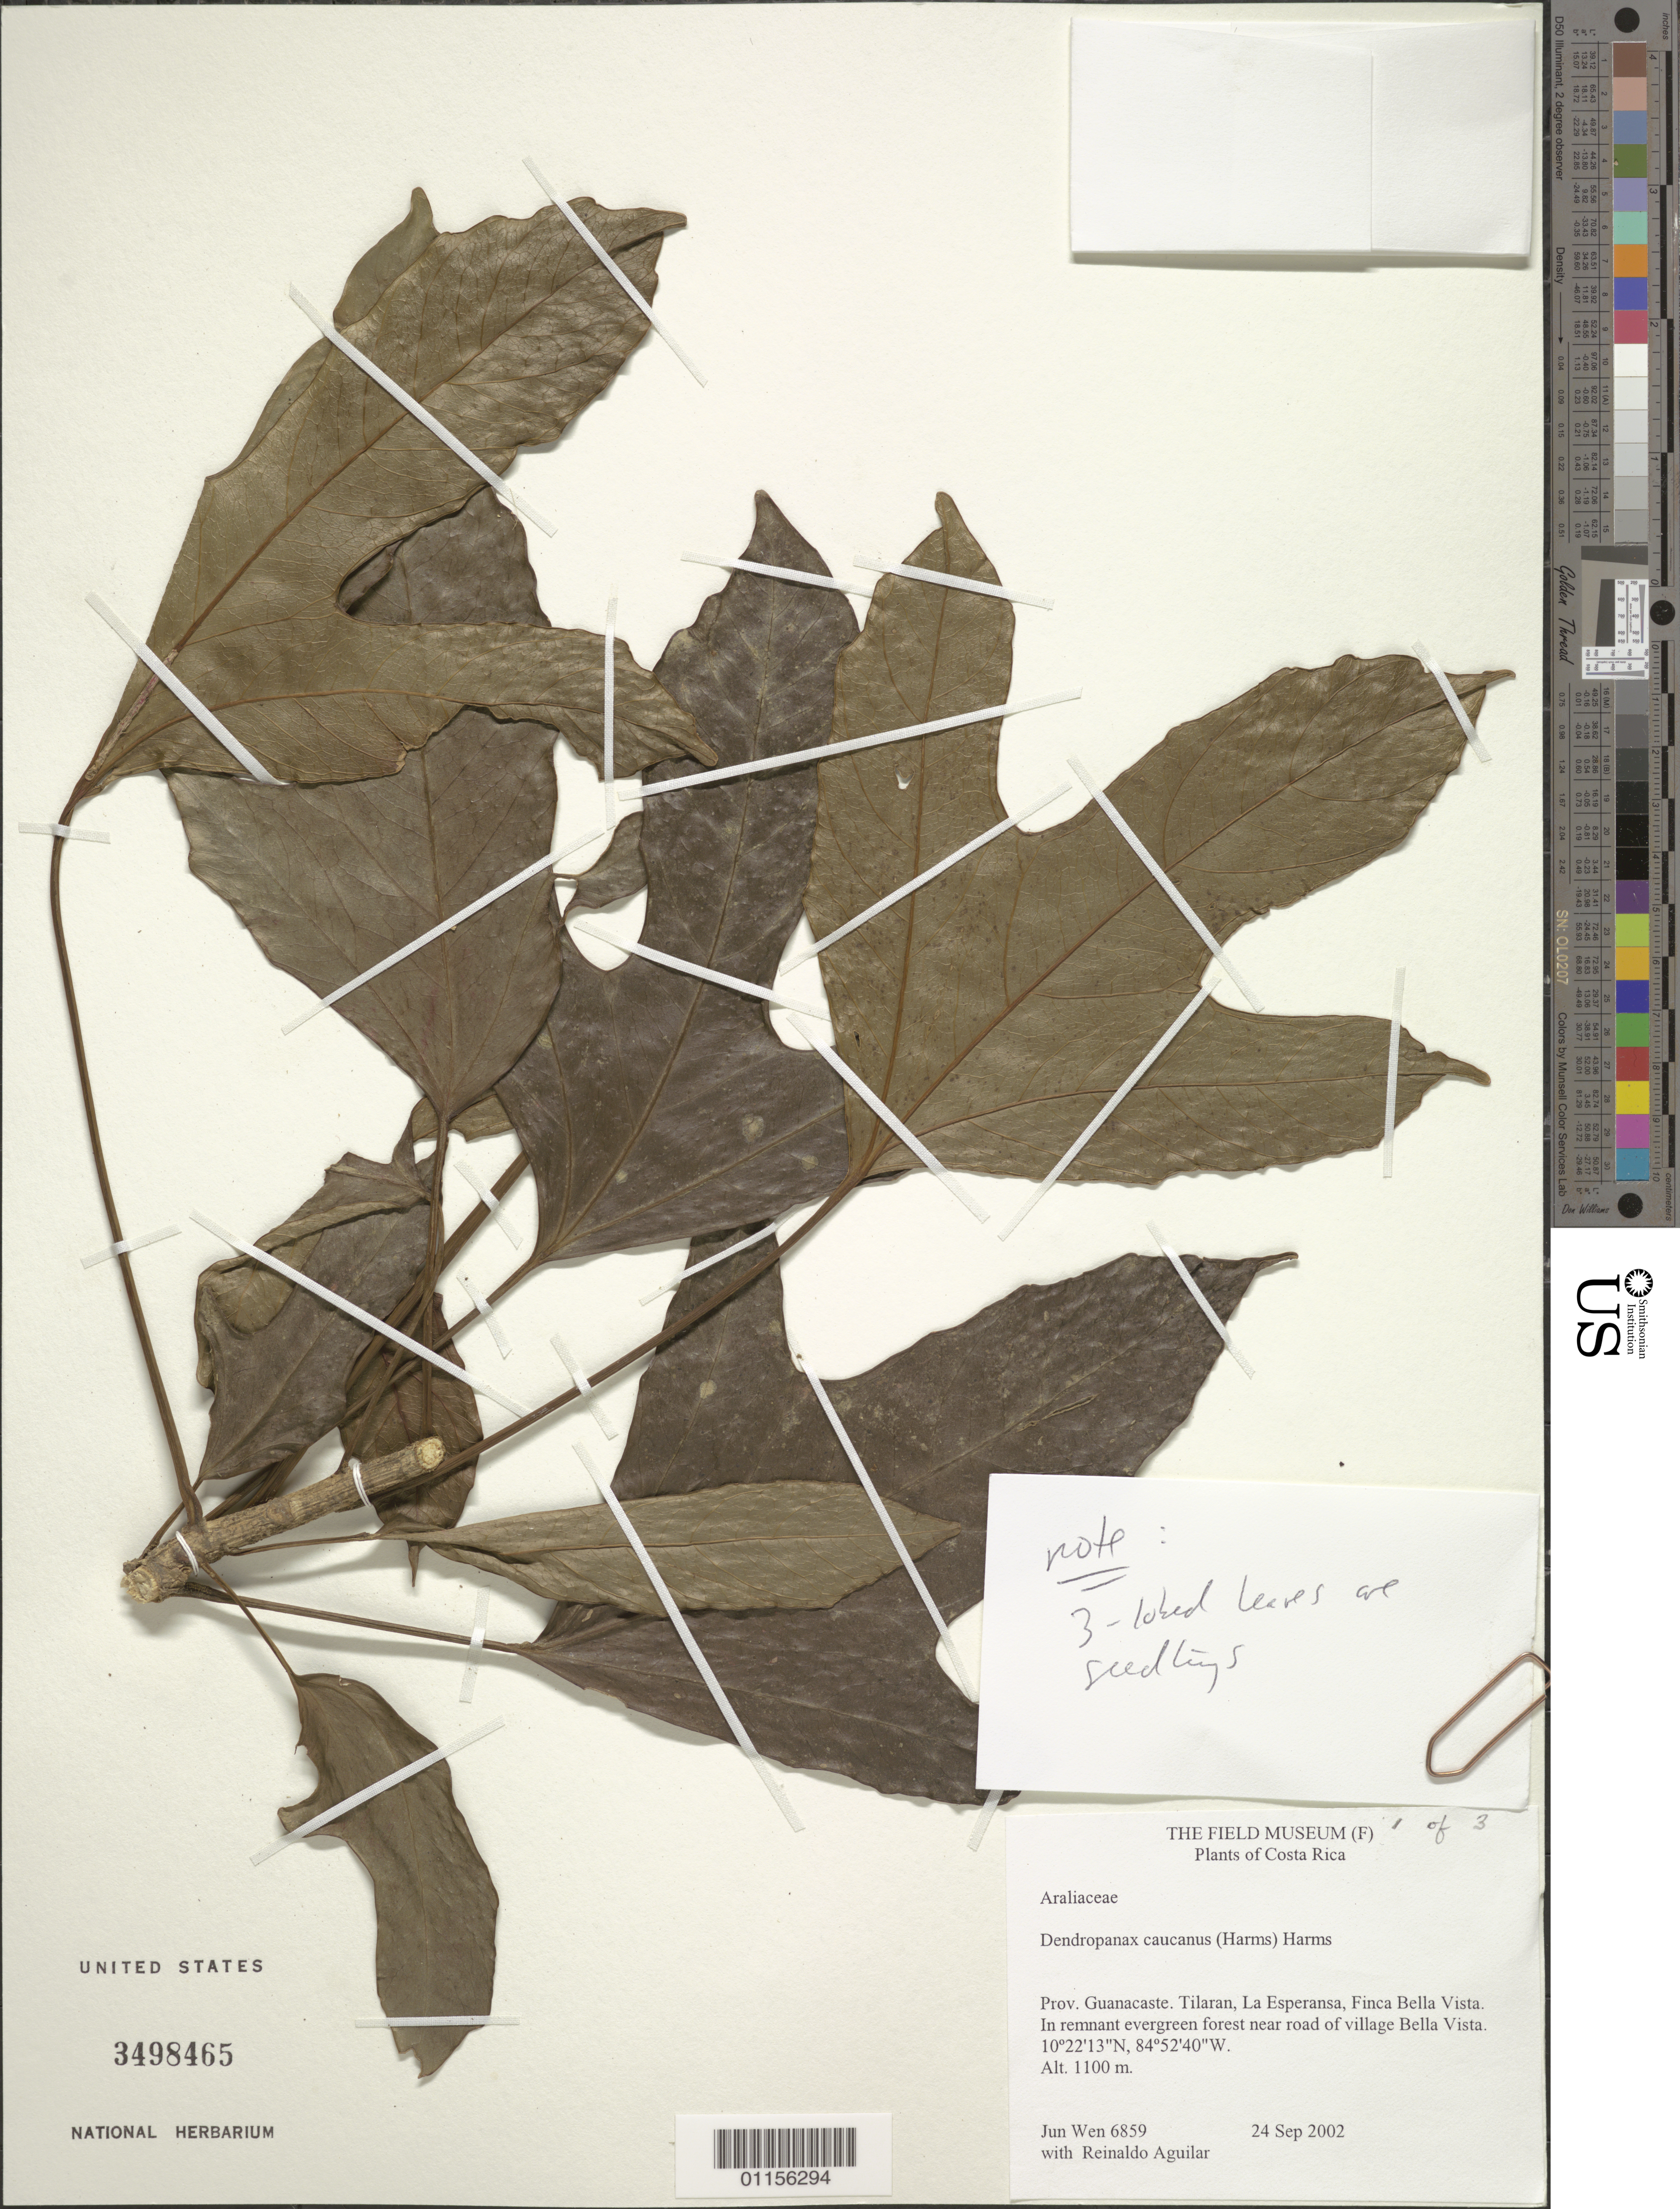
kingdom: Plantae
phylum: Tracheophyta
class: Magnoliopsida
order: Apiales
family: Araliaceae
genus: Dendropanax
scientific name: Dendropanax caucanus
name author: (Harms) Harms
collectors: J. Wen & R. Aguilar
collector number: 6859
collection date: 2002-09-24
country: Costa Rica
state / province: Guanacaste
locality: Tilaran, La Esperansa, Finca Bella Vista, village Bella Vista.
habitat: In remnant evergreen forest near road of village.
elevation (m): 1100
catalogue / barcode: US 3498465